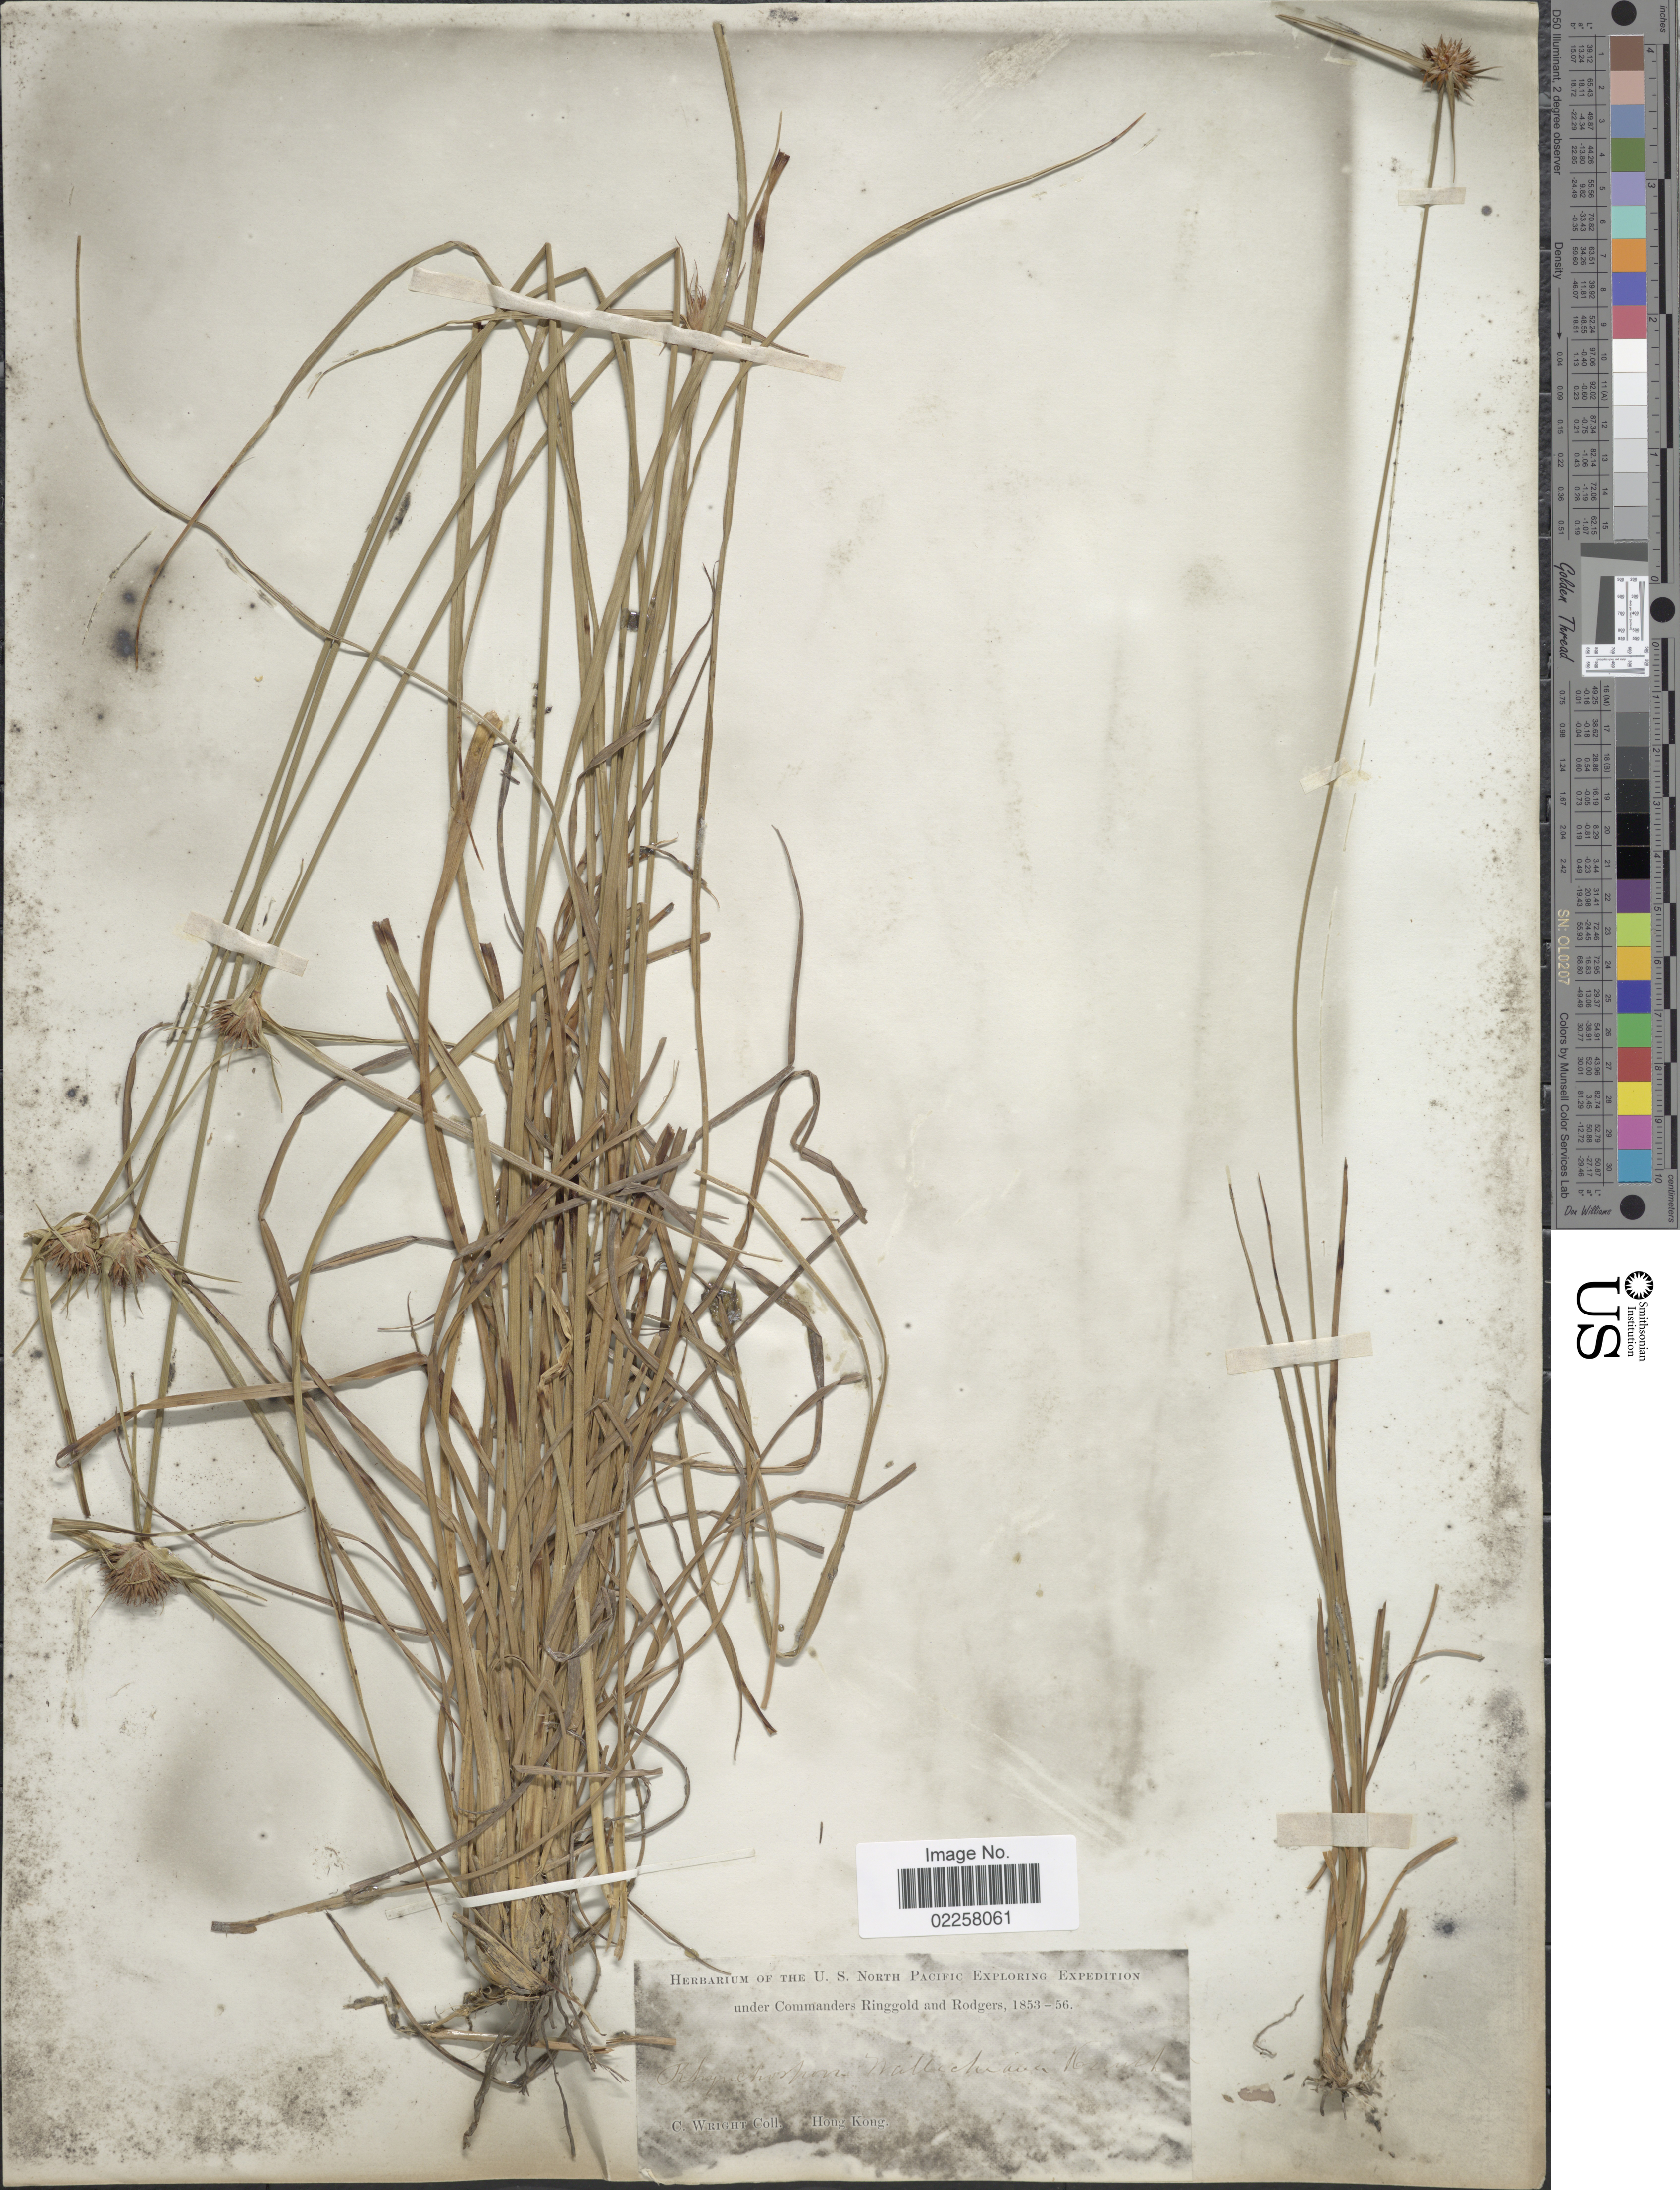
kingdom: Plantae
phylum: Tracheophyta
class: Liliopsida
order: Poales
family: Cyperaceae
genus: Rhynchospora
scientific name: Rhynchospora rubra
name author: (Lour.) Makino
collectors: C. Wright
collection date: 1853/1856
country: China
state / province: Hong Kong